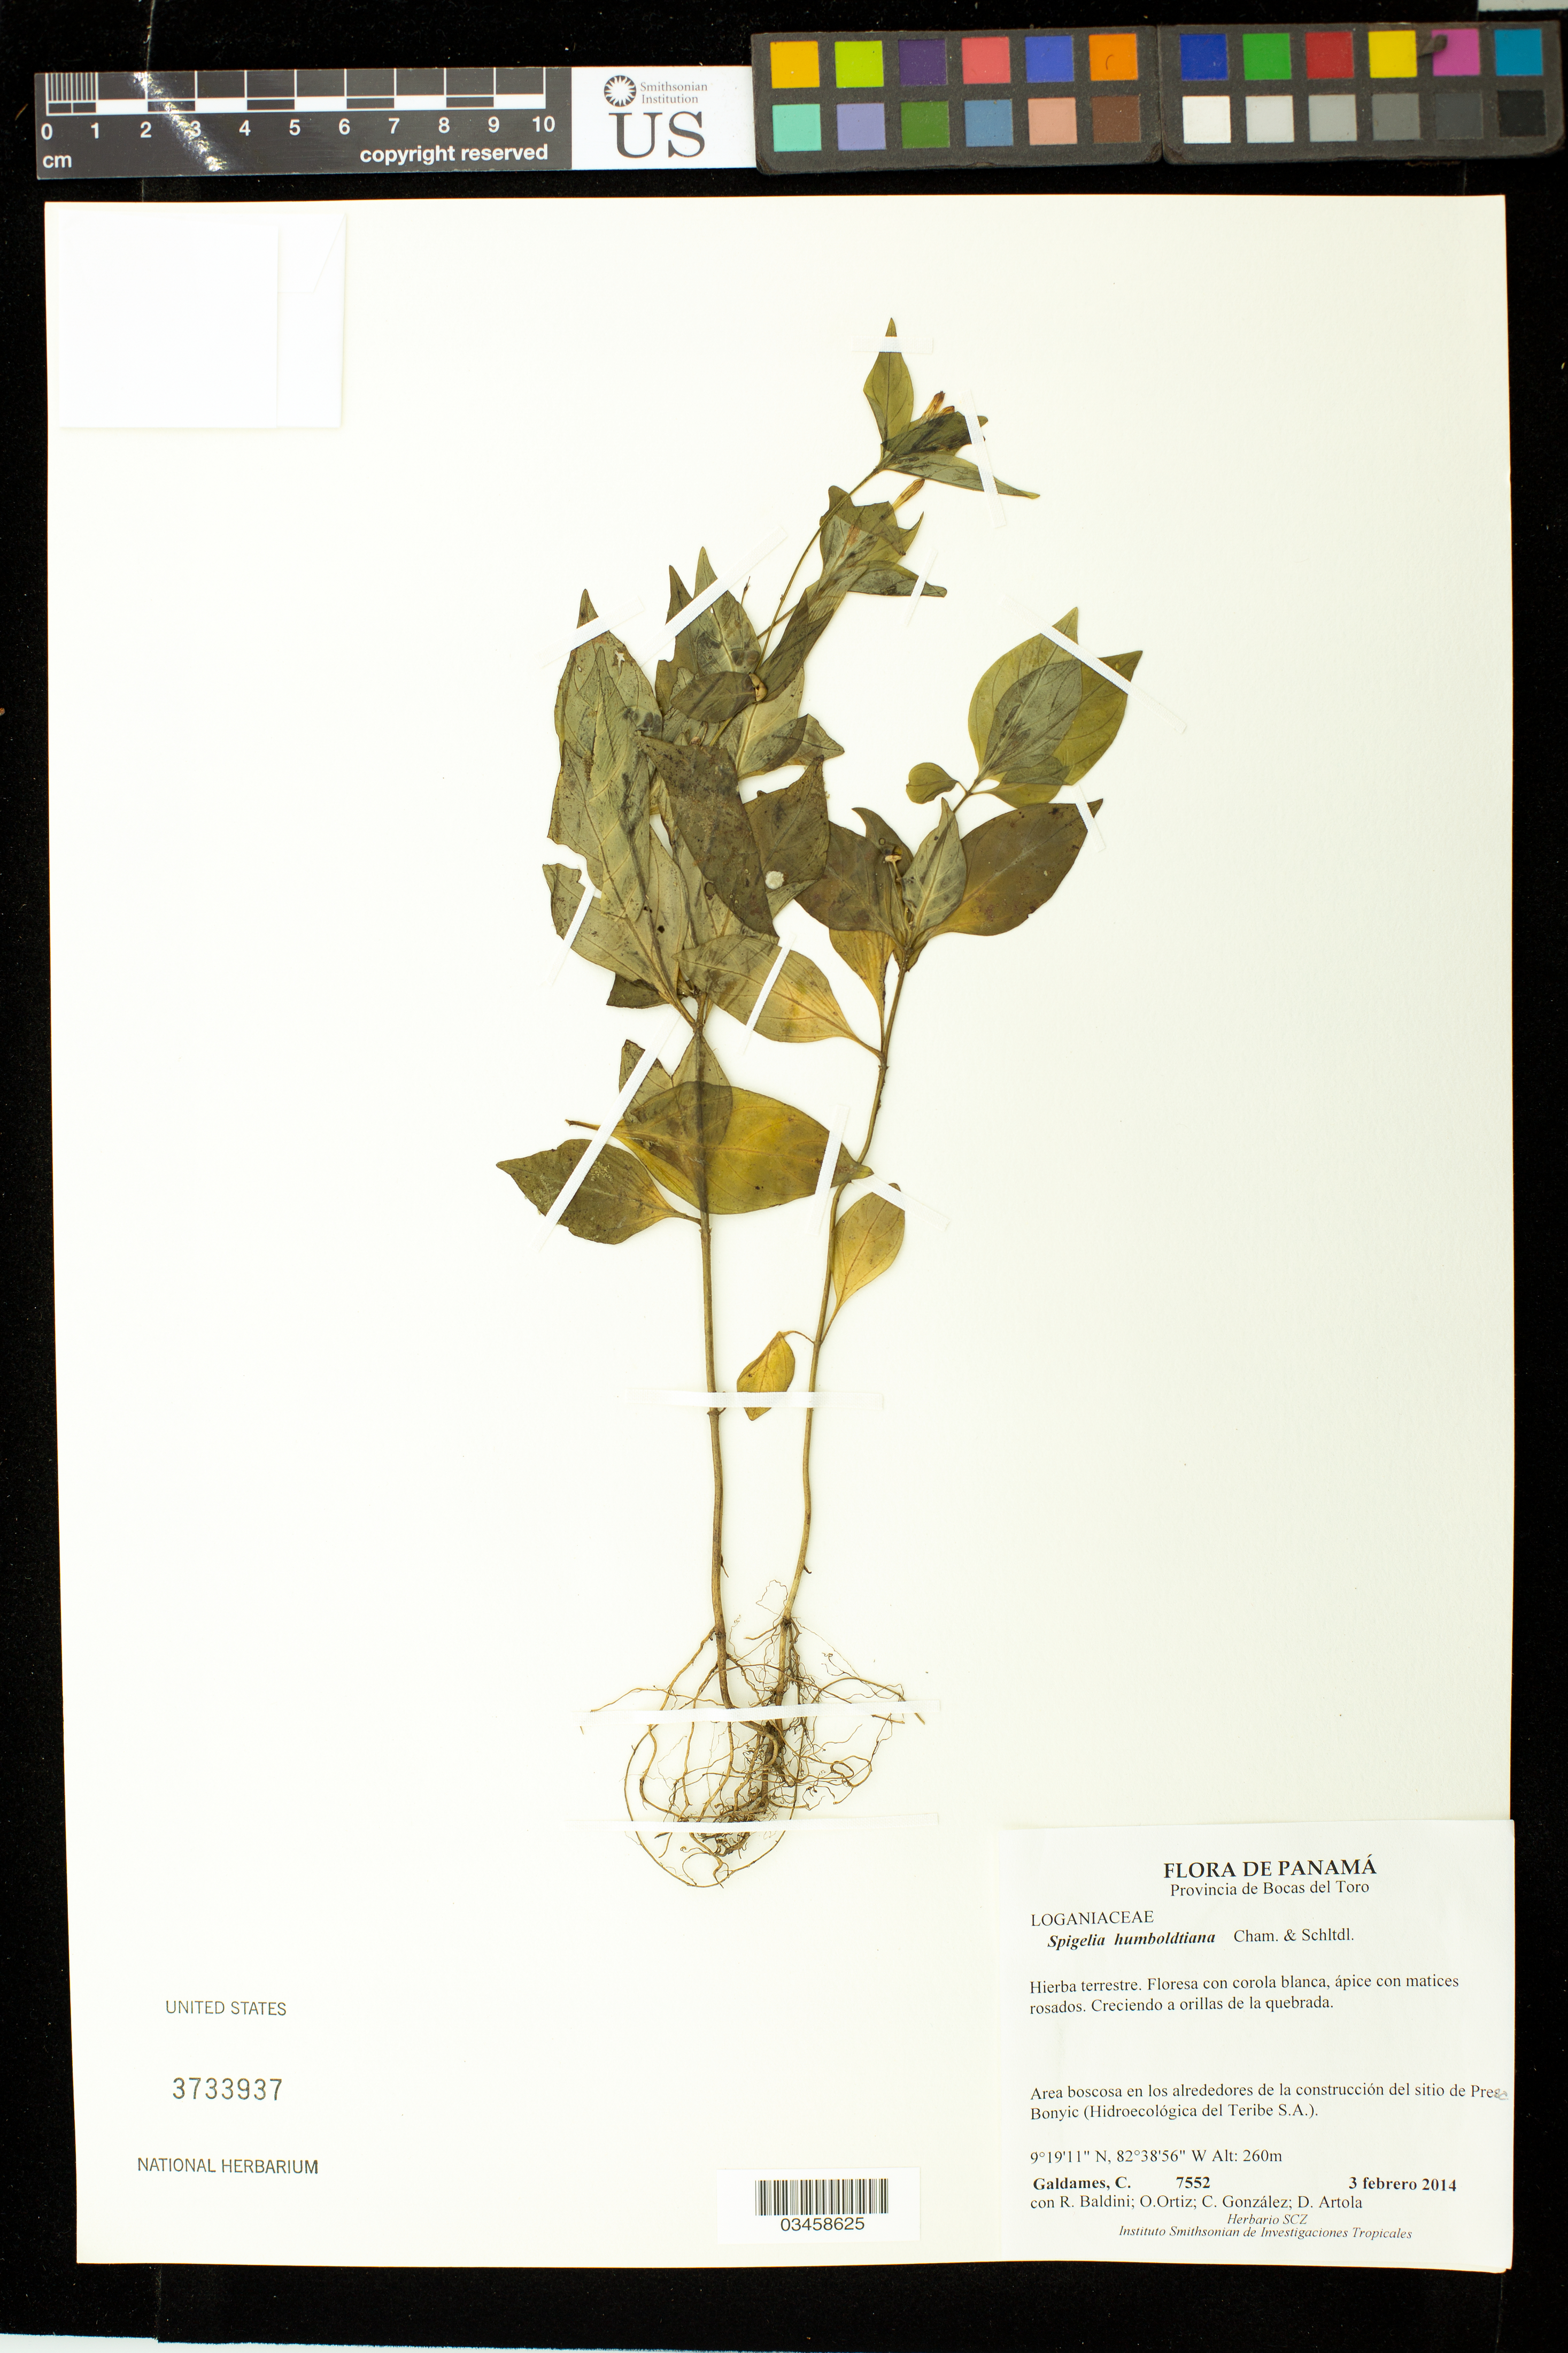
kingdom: Plantae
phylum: Tracheophyta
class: Magnoliopsida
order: Gentianales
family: Loganiaceae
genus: Spigelia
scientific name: Spigelia humboldtiana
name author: Cham. & Schltdl.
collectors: C. Galdames, R. Baldini, O. O. Ortiz, C. Gonzalez & D. Artola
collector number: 7552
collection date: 2014-02-03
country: Panama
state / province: Bocas del Toro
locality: Pres Bonyic (Hidroecológica del Teribe S.A.)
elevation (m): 260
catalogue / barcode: US 3733937